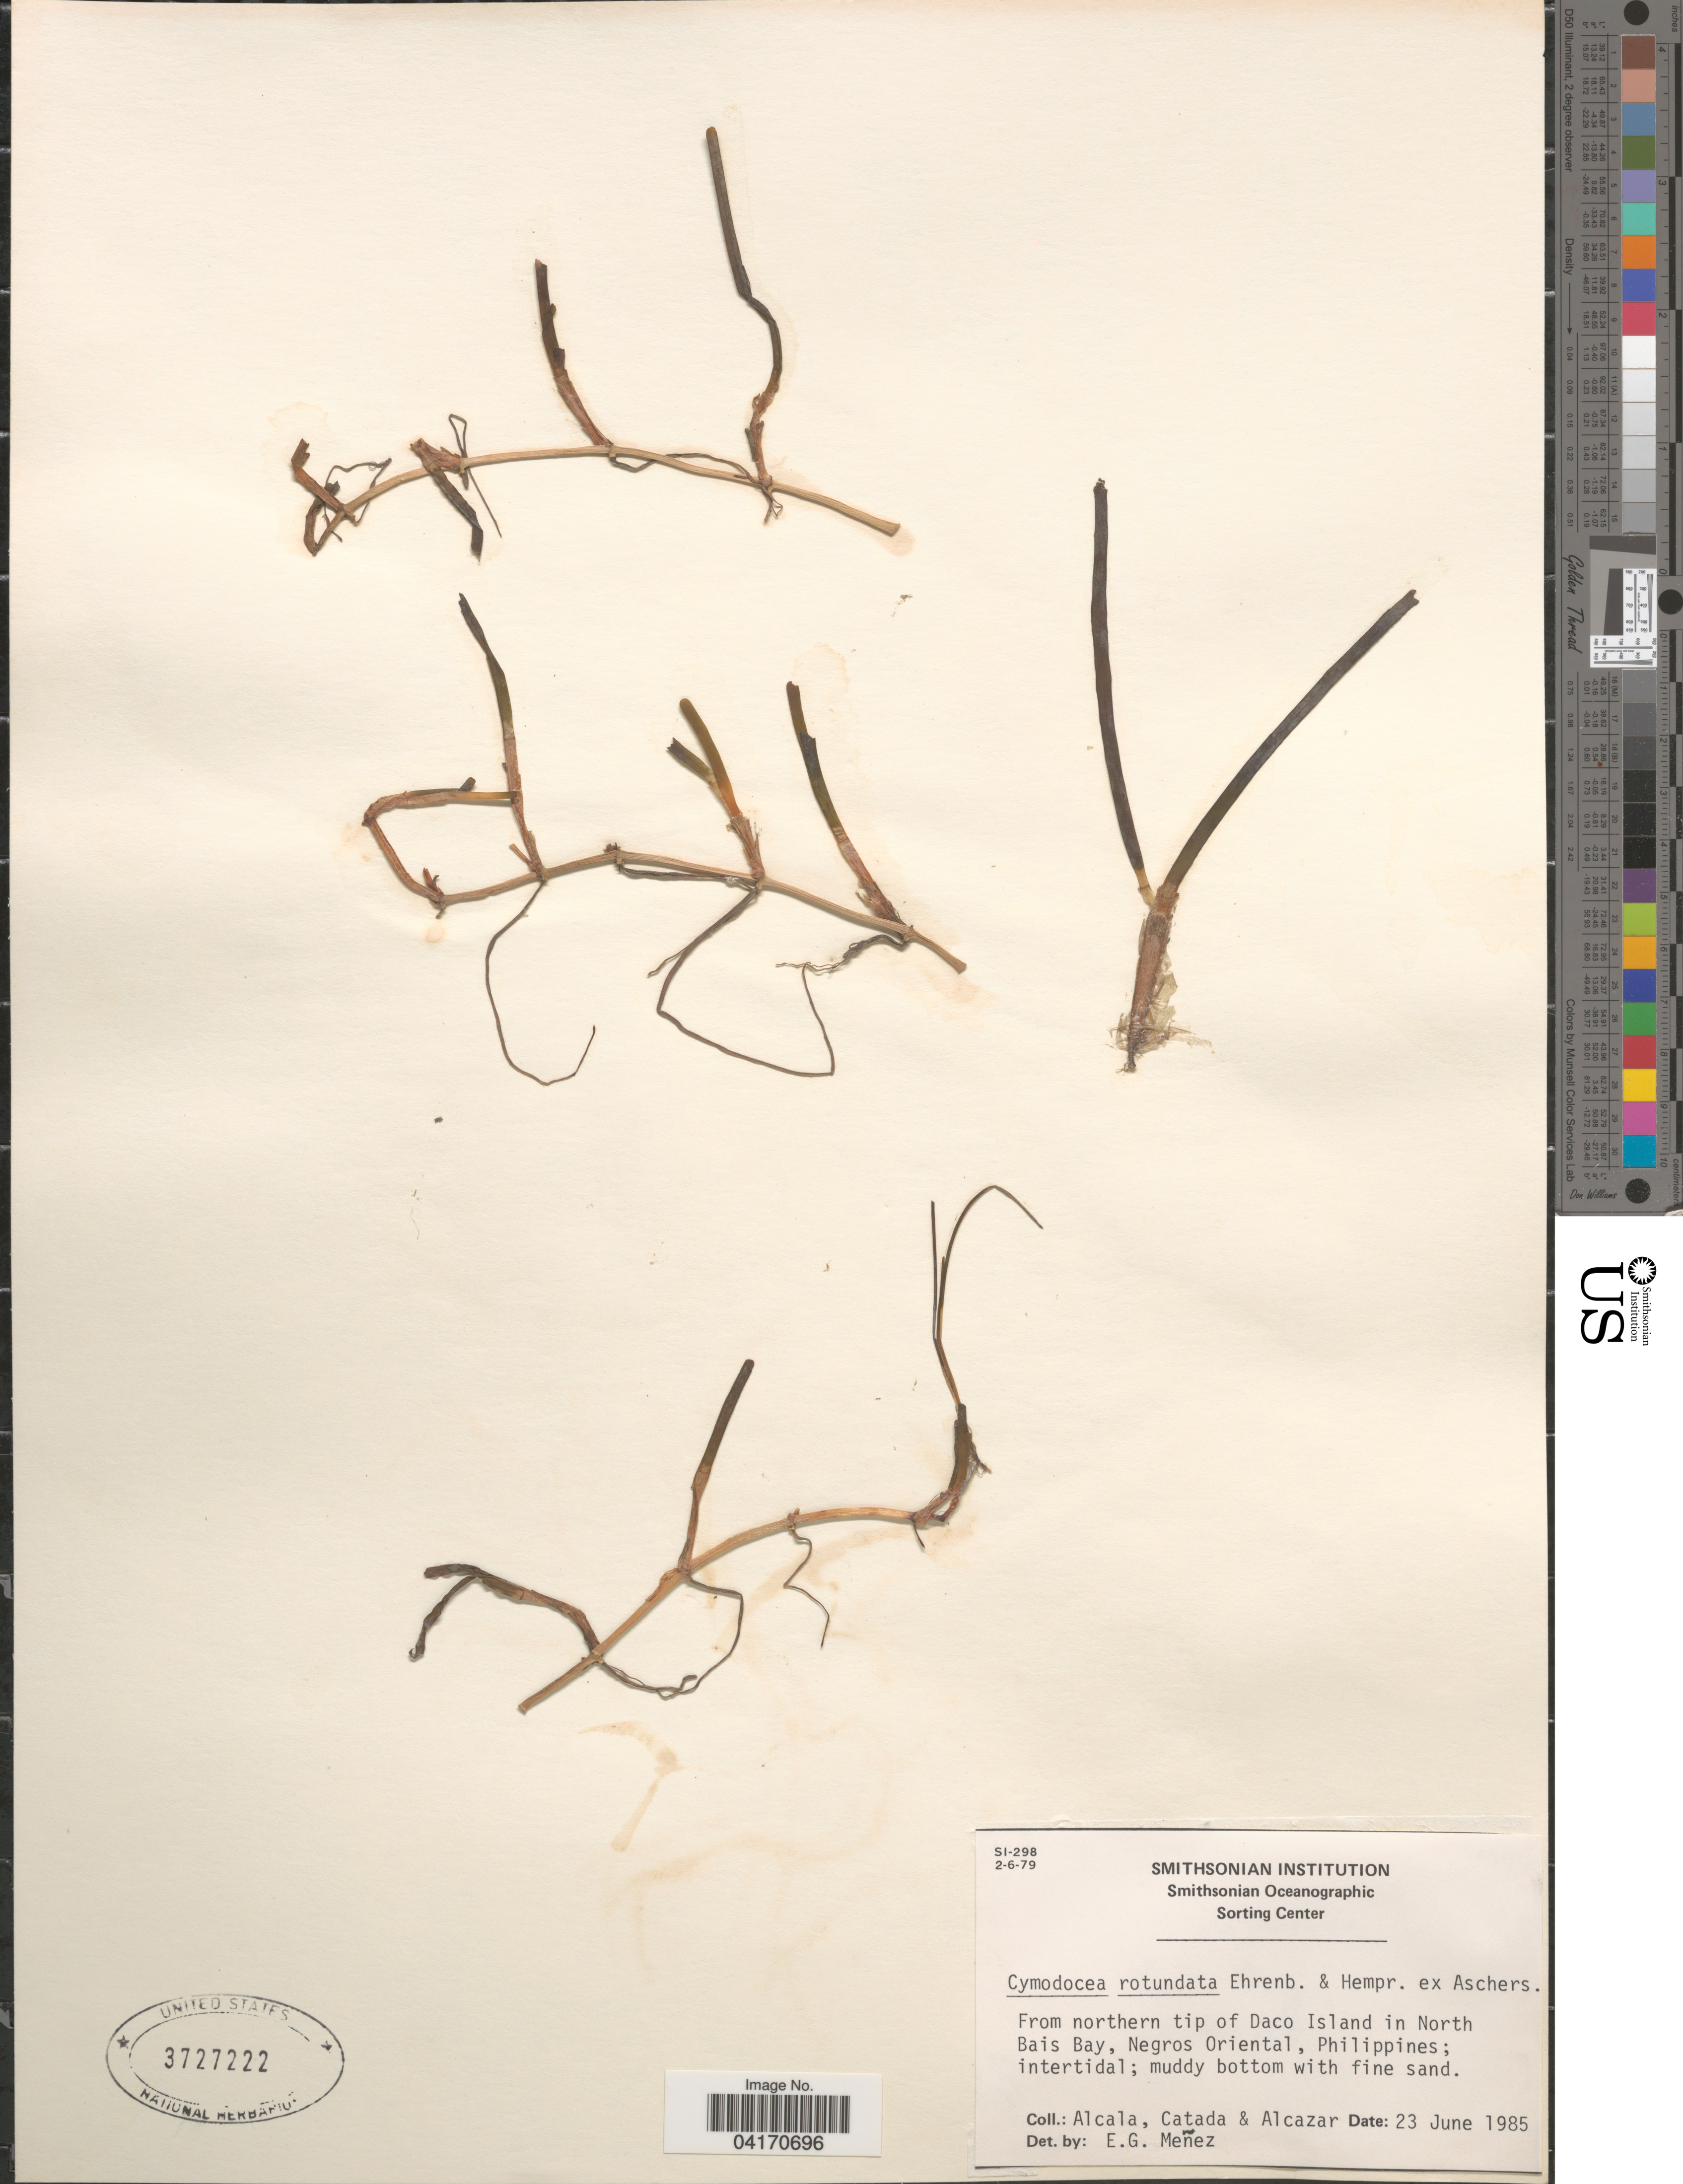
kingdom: Plantae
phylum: Tracheophyta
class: Liliopsida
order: Alismatales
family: Cymodoceaceae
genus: Cymodocea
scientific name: Cymodocea rotundata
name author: Asch. & Schweinf.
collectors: Alcala, Catada & Alcazar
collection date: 1985-06-23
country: Philippines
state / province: Central Visayas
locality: From northern tip of Daco Island in North Bais Bay, Negros Oriental.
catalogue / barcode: US 3727222